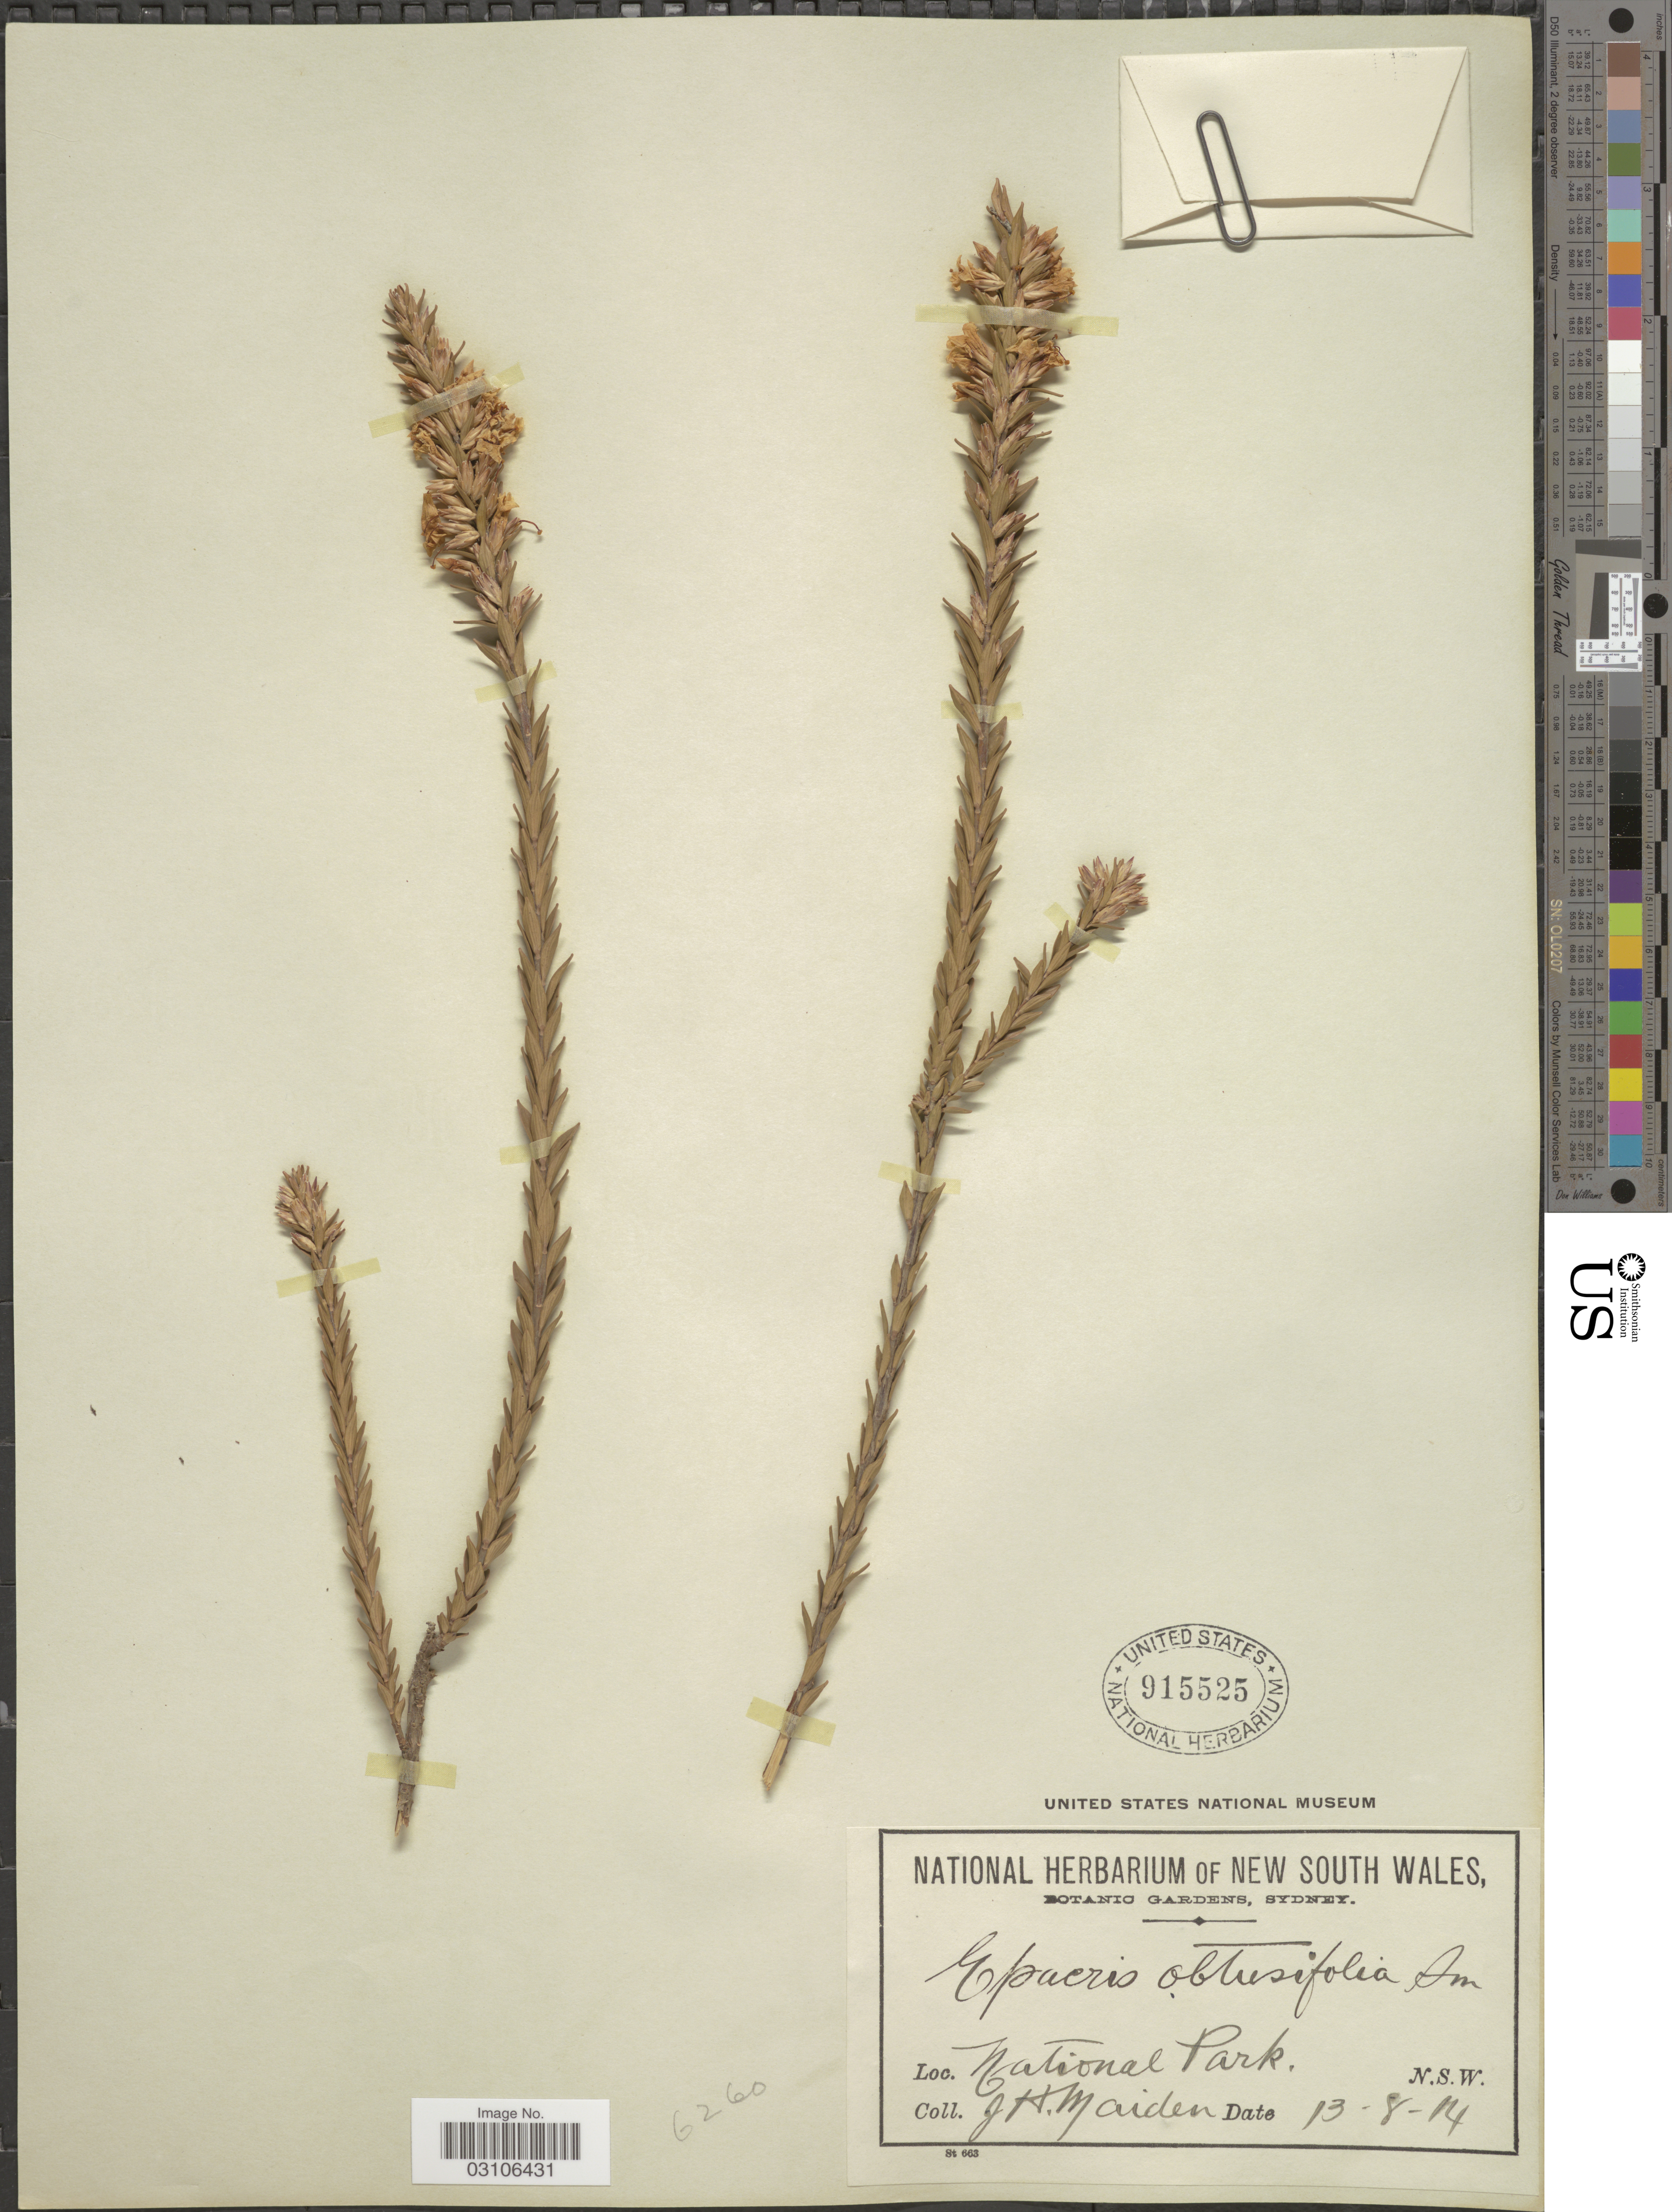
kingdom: Plantae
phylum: Tracheophyta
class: Magnoliopsida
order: Ericales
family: Ericaceae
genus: Epacris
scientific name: Epacris obtusifolia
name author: Sm.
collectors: J. Maiden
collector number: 6260?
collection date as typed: Transcribed d/m/y: 13/8/14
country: Australia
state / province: New South Wales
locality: National Park.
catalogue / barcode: US 915525